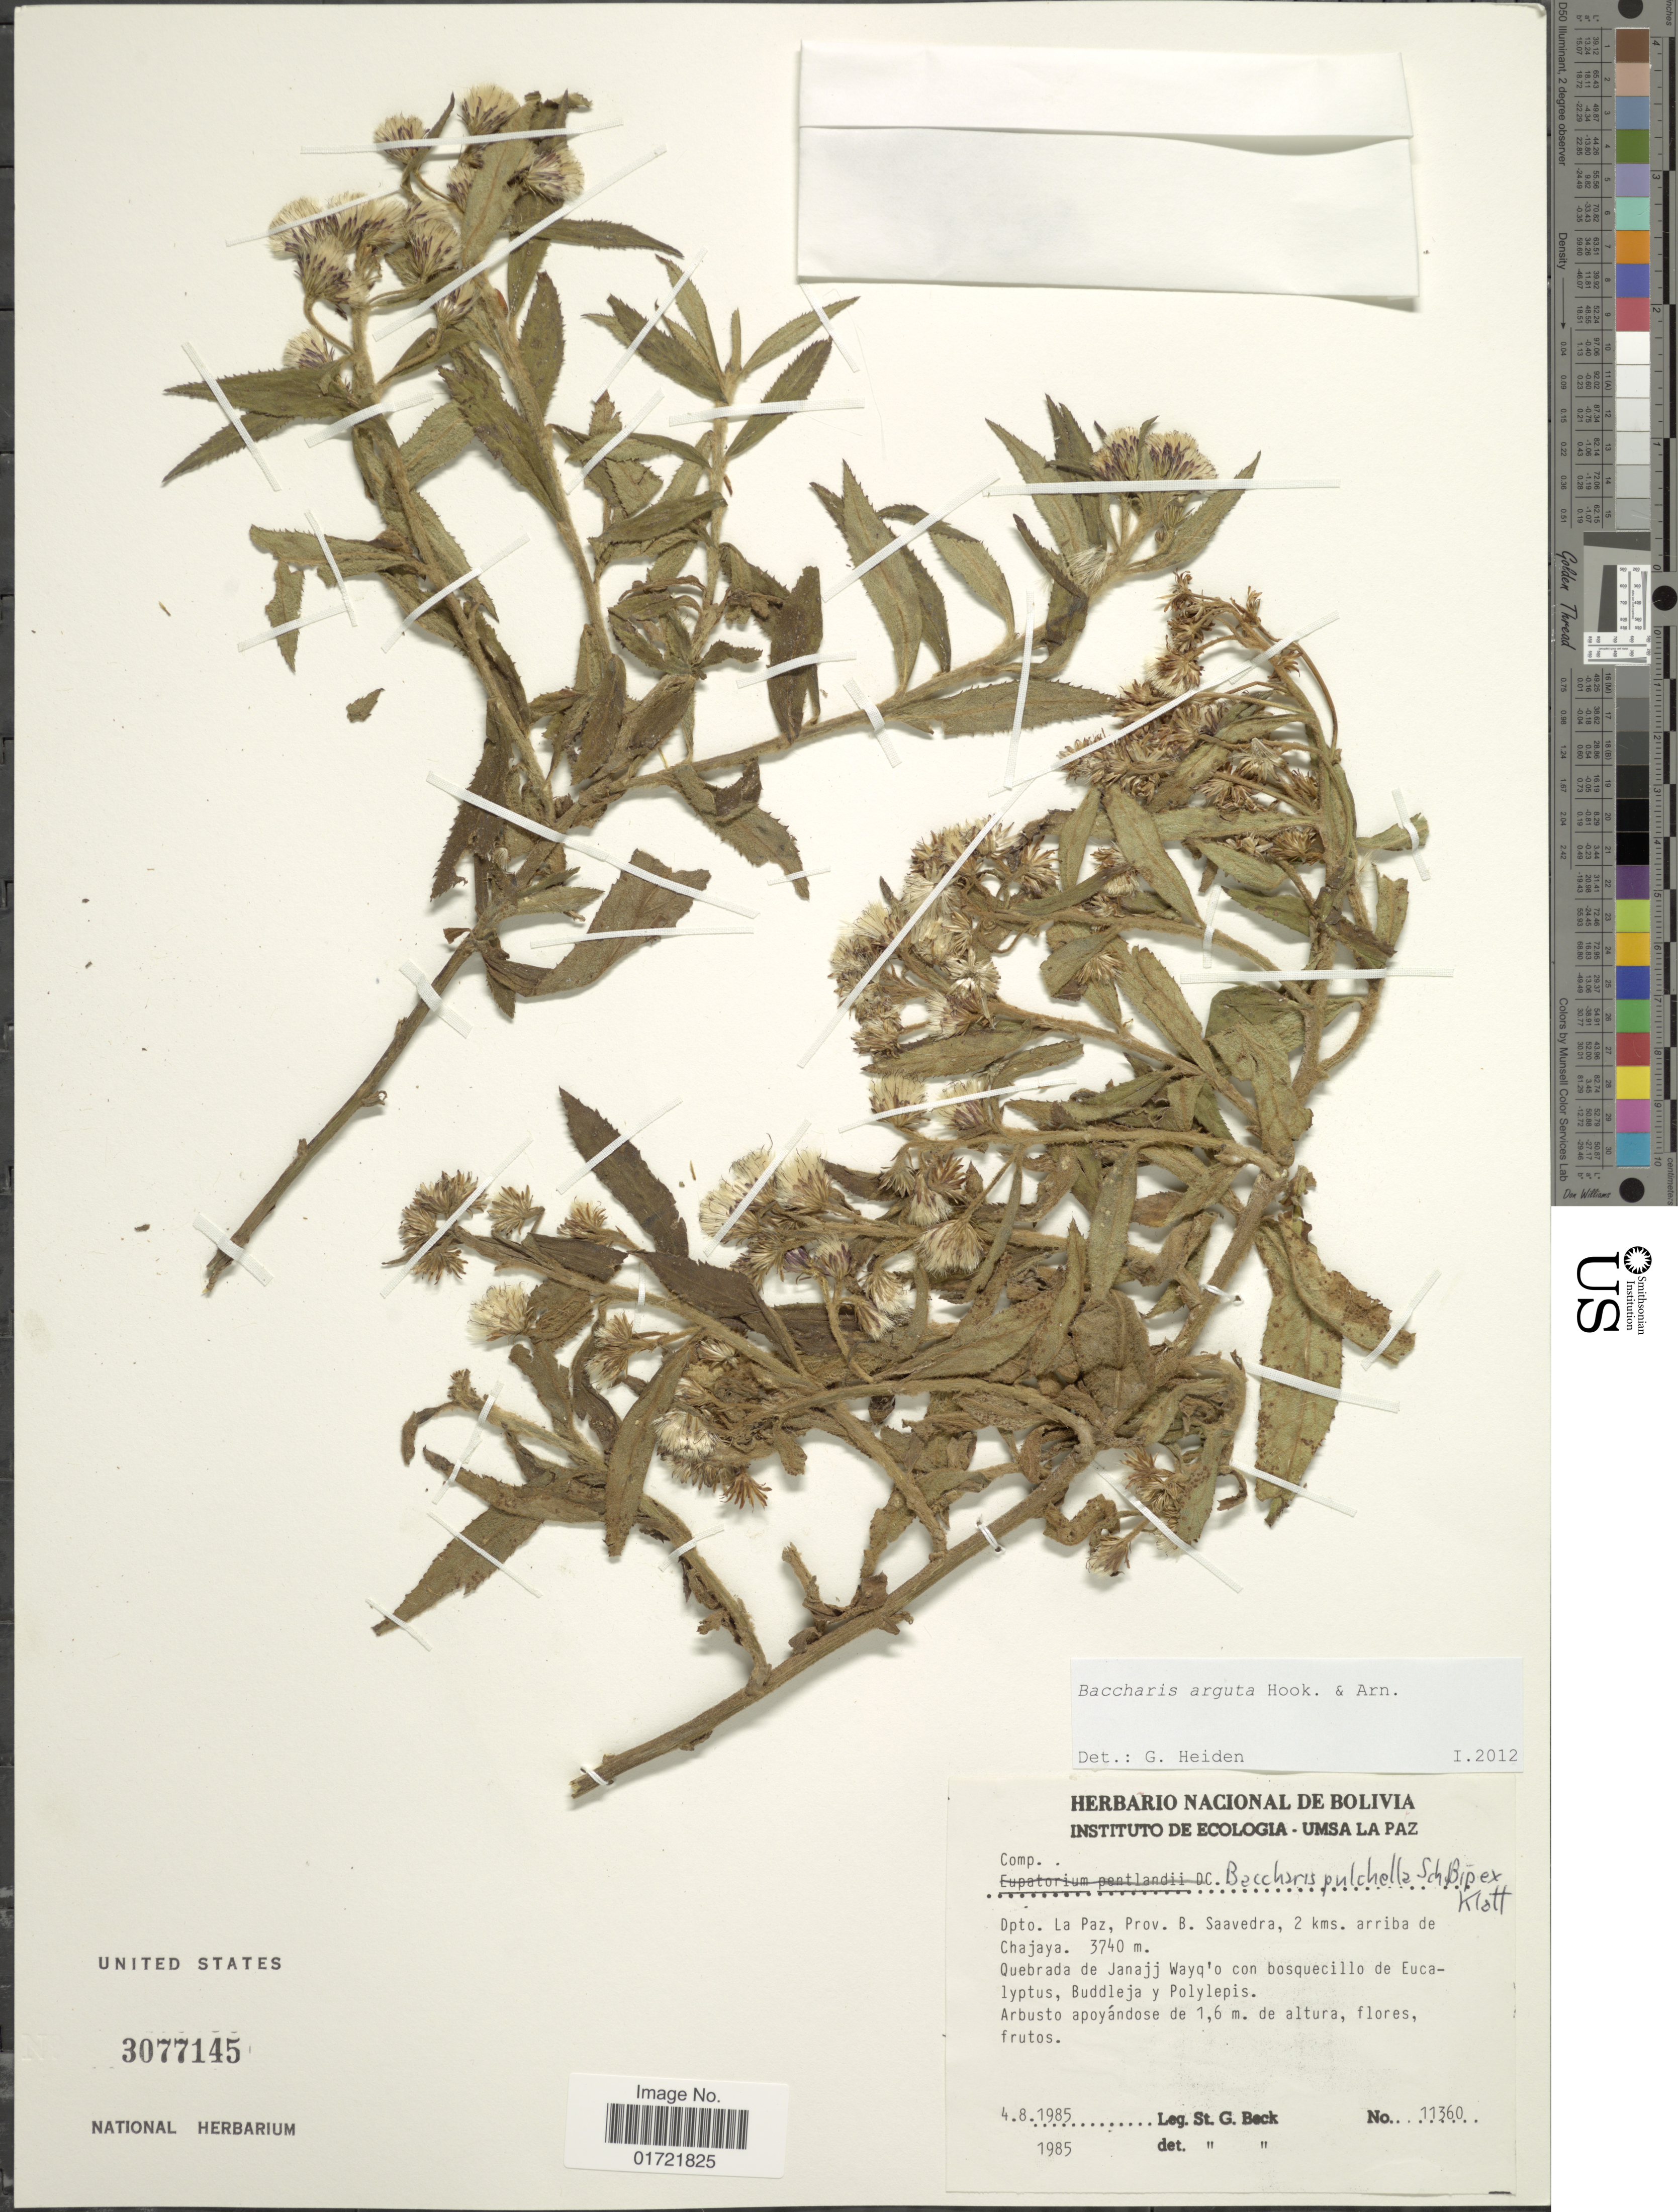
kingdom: Plantae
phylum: Tracheophyta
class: Magnoliopsida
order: Asterales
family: Asteraceae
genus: Baccharis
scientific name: Baccharis arguta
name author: Gillies ex Hook. & Arn.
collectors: S. G. Beck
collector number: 11360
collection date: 1985-08-04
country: Bolivia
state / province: La Paz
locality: Prov. B. saavedra, 2 kms. arriba de Chajaya.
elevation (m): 3740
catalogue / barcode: US 3077145